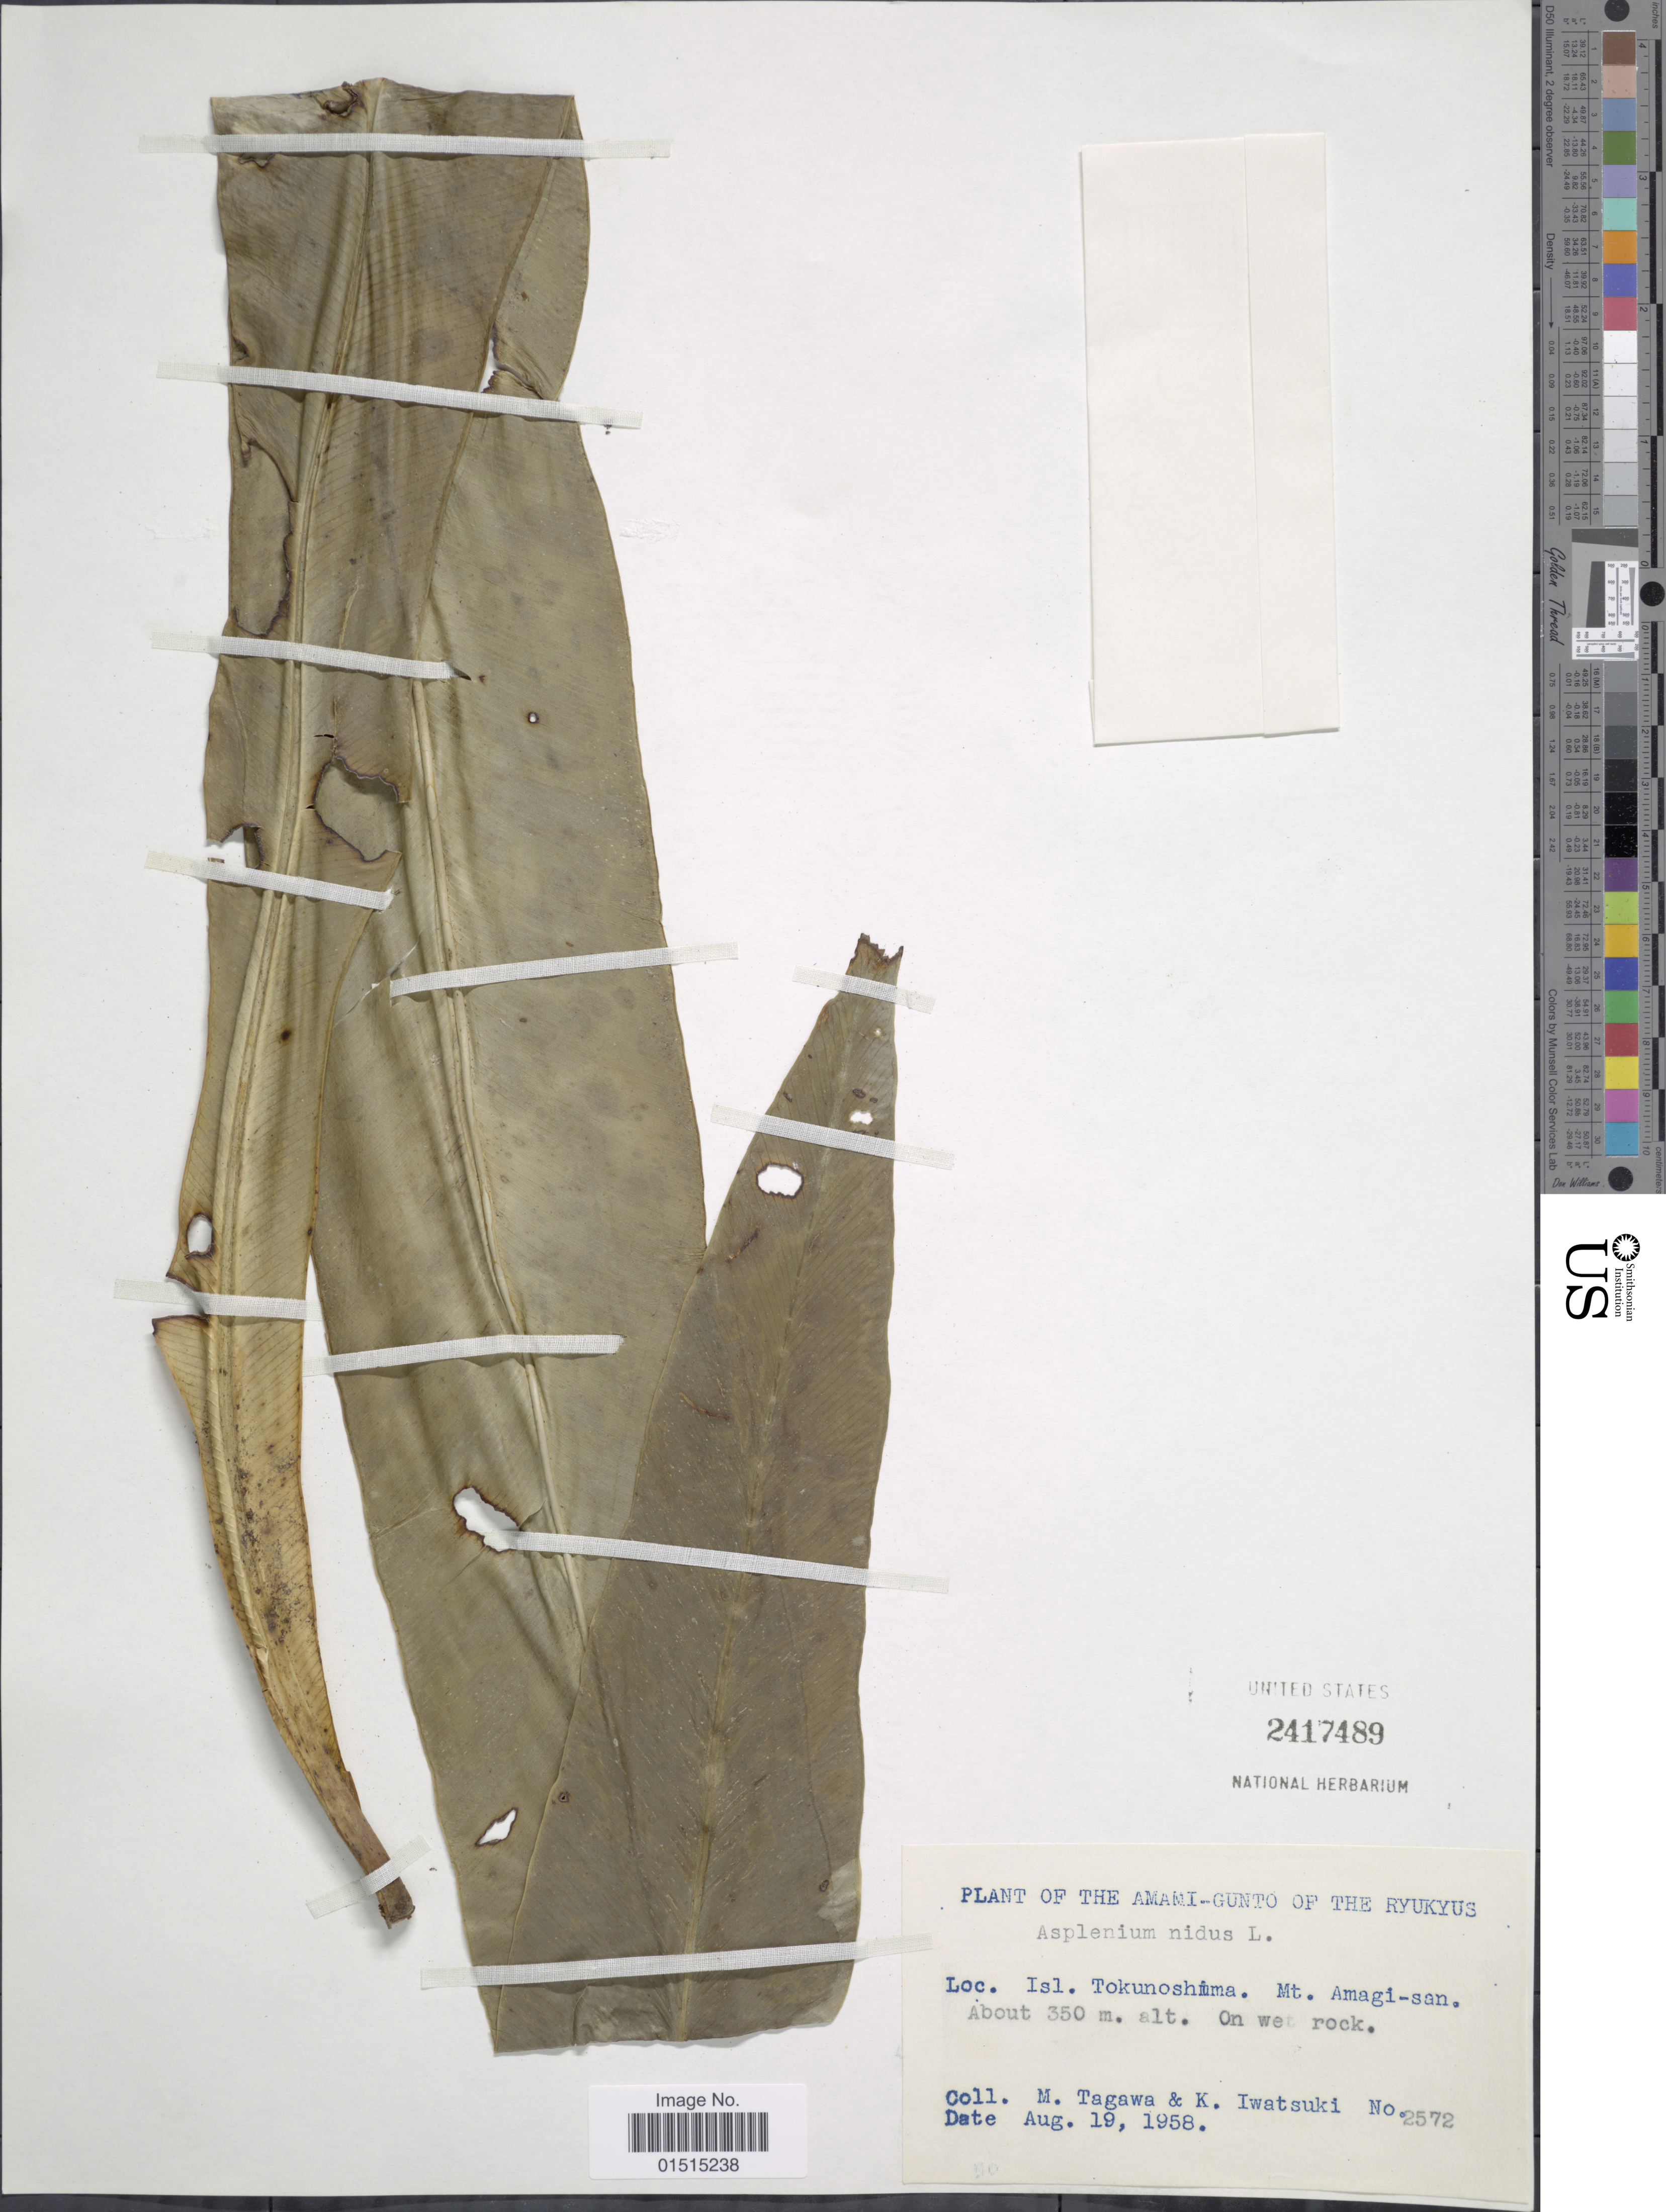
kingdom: Plantae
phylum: Tracheophyta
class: Polypodiopsida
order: Polypodiales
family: Aspleniaceae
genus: Asplenium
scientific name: Asplenium normale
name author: D. Don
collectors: M. Tagawa & K. Iwatsuki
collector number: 2572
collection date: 1958-08-19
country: Japan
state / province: Okinawa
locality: Amami - Gunto of the Ryukyus. Isl. Tokunoshima. Mt. Amagi - san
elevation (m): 350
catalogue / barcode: US 2417489